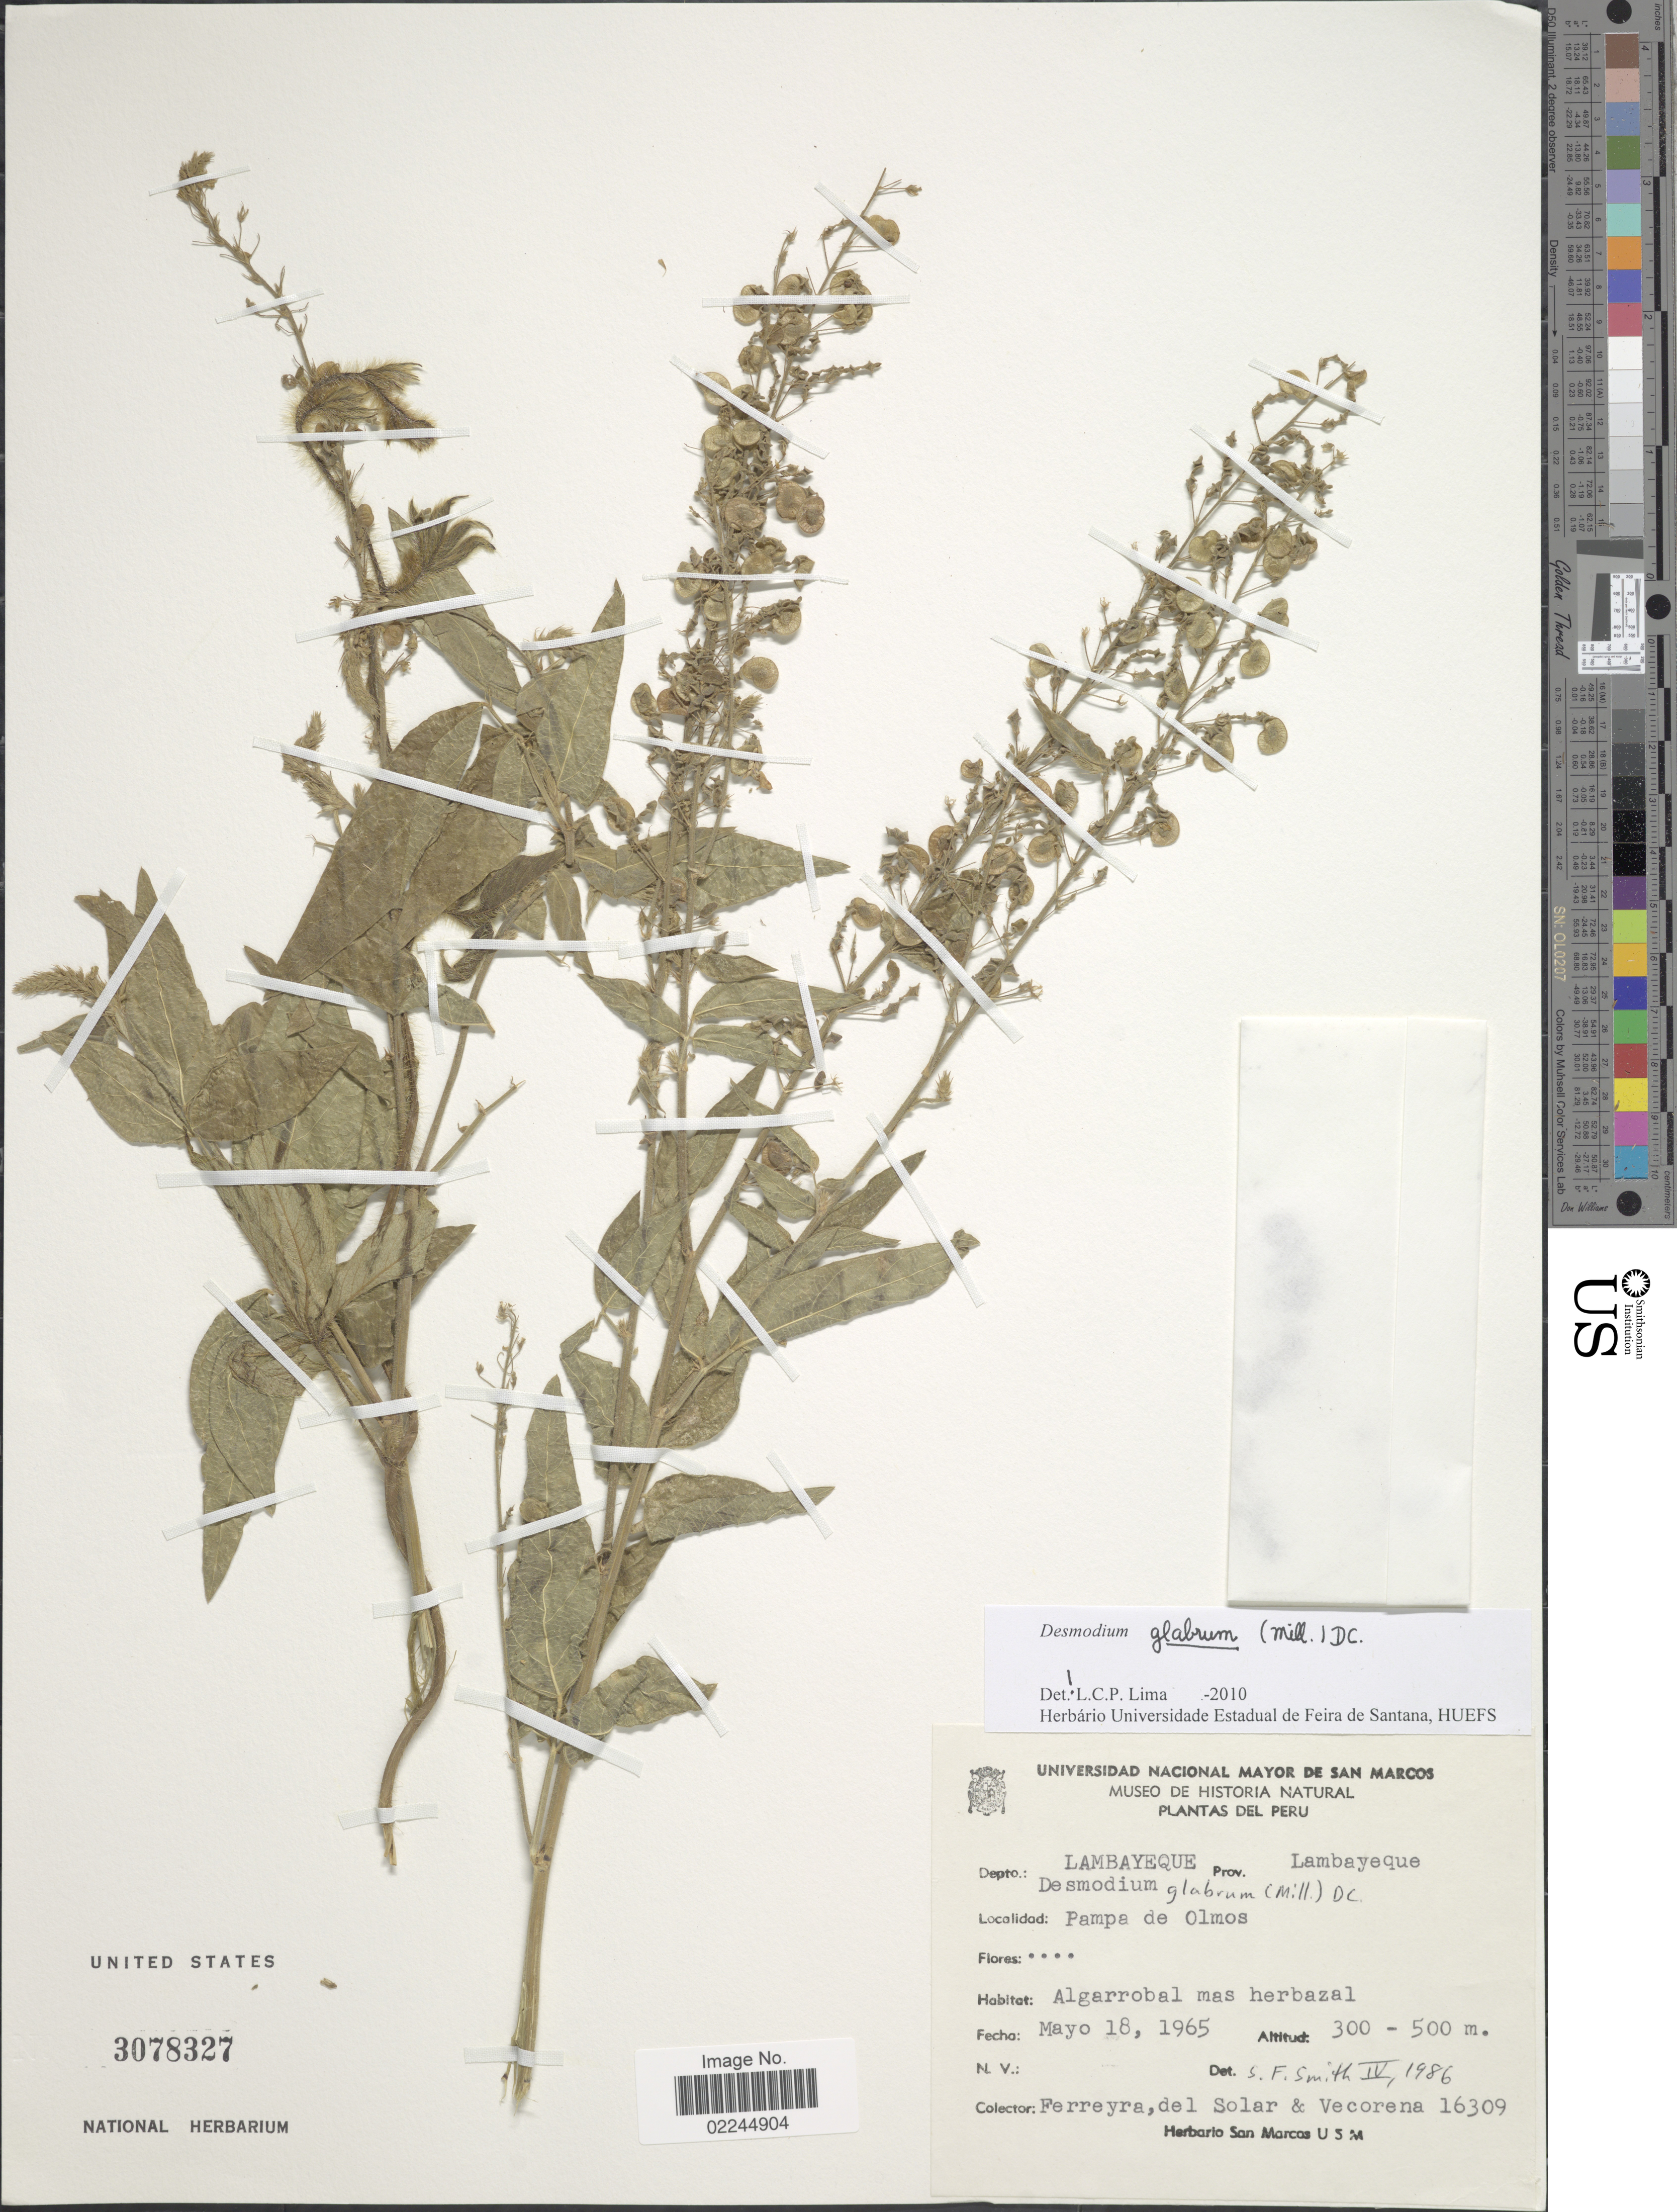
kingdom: Plantae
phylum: Tracheophyta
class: Magnoliopsida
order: Fabales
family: Fabaceae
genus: Desmodium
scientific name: Desmodium glabrum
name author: (Mill.) DC.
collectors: Ferreyra, Del Solar & Vecorena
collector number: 16309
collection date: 1965-05-18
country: Peru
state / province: Lambayeque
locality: Prov. Lambayeque, Pampa de Olmos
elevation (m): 300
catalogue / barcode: US 3078327